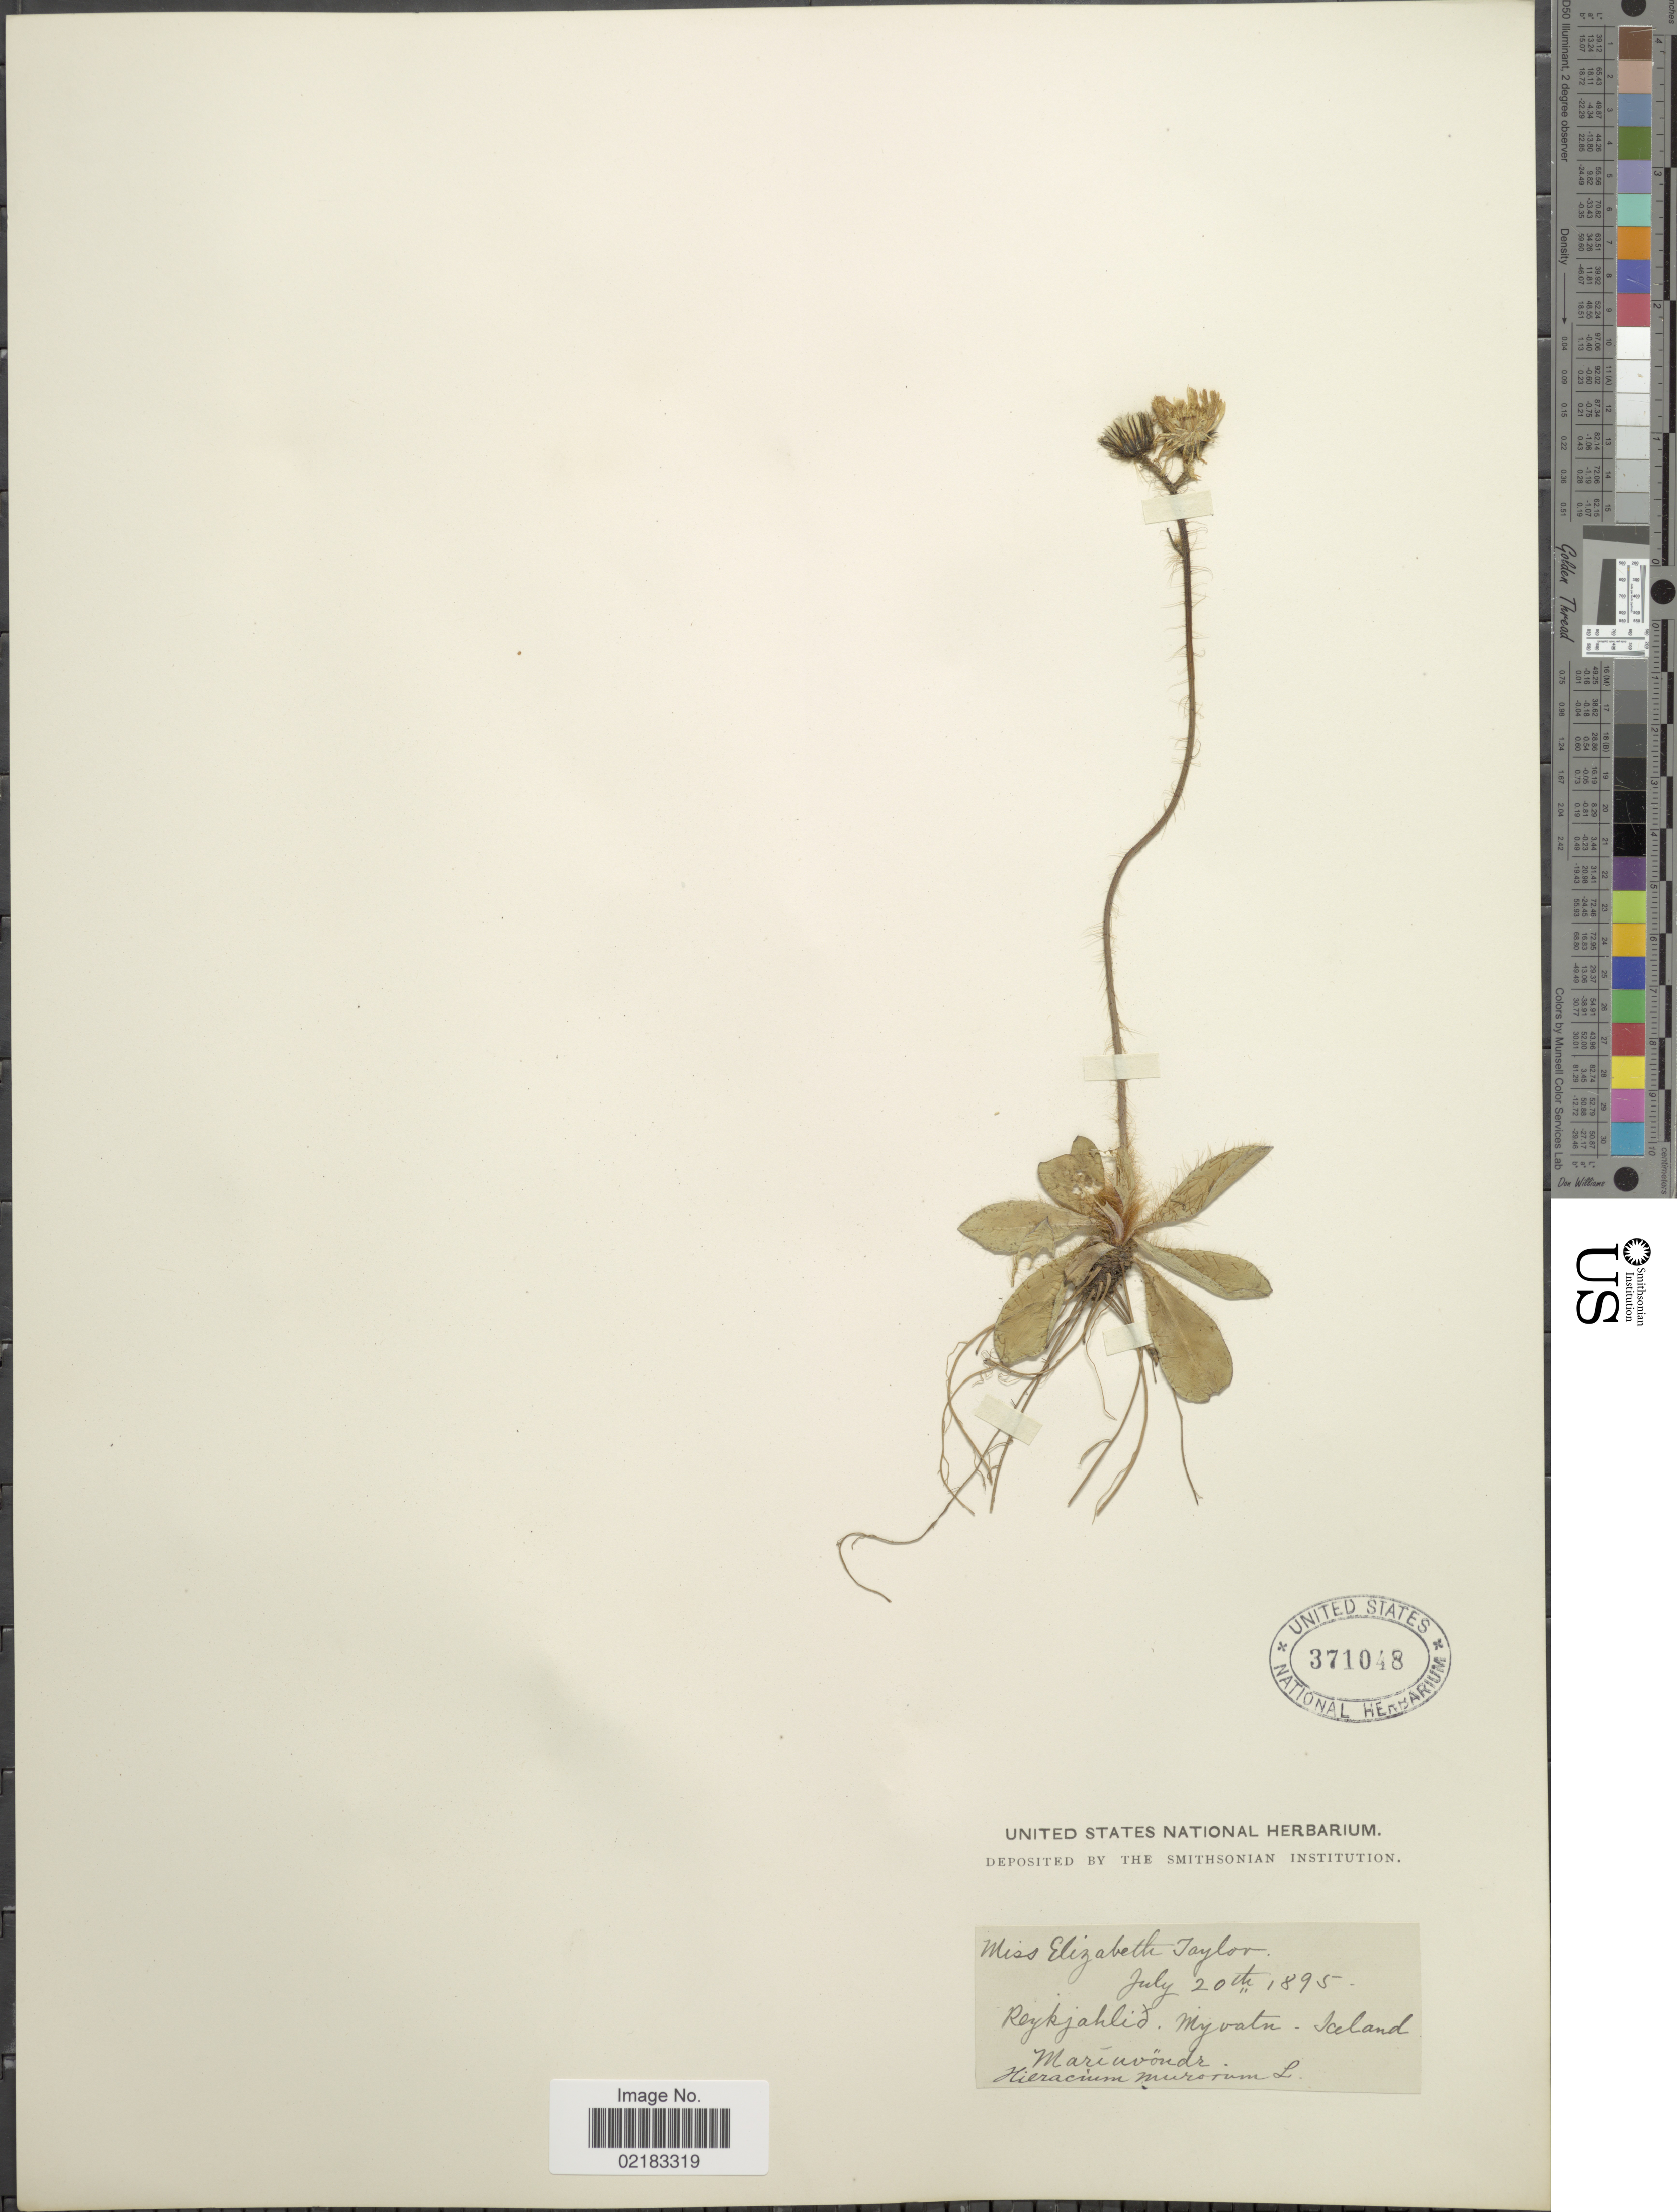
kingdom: Plantae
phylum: Tracheophyta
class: Magnoliopsida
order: Asterales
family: Asteraceae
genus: Hieracium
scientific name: Hieracium murorum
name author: L.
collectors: E. L. Taylor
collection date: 1895-07-20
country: Iceland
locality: Reykjaklid, Mijvatu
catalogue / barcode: US 371048